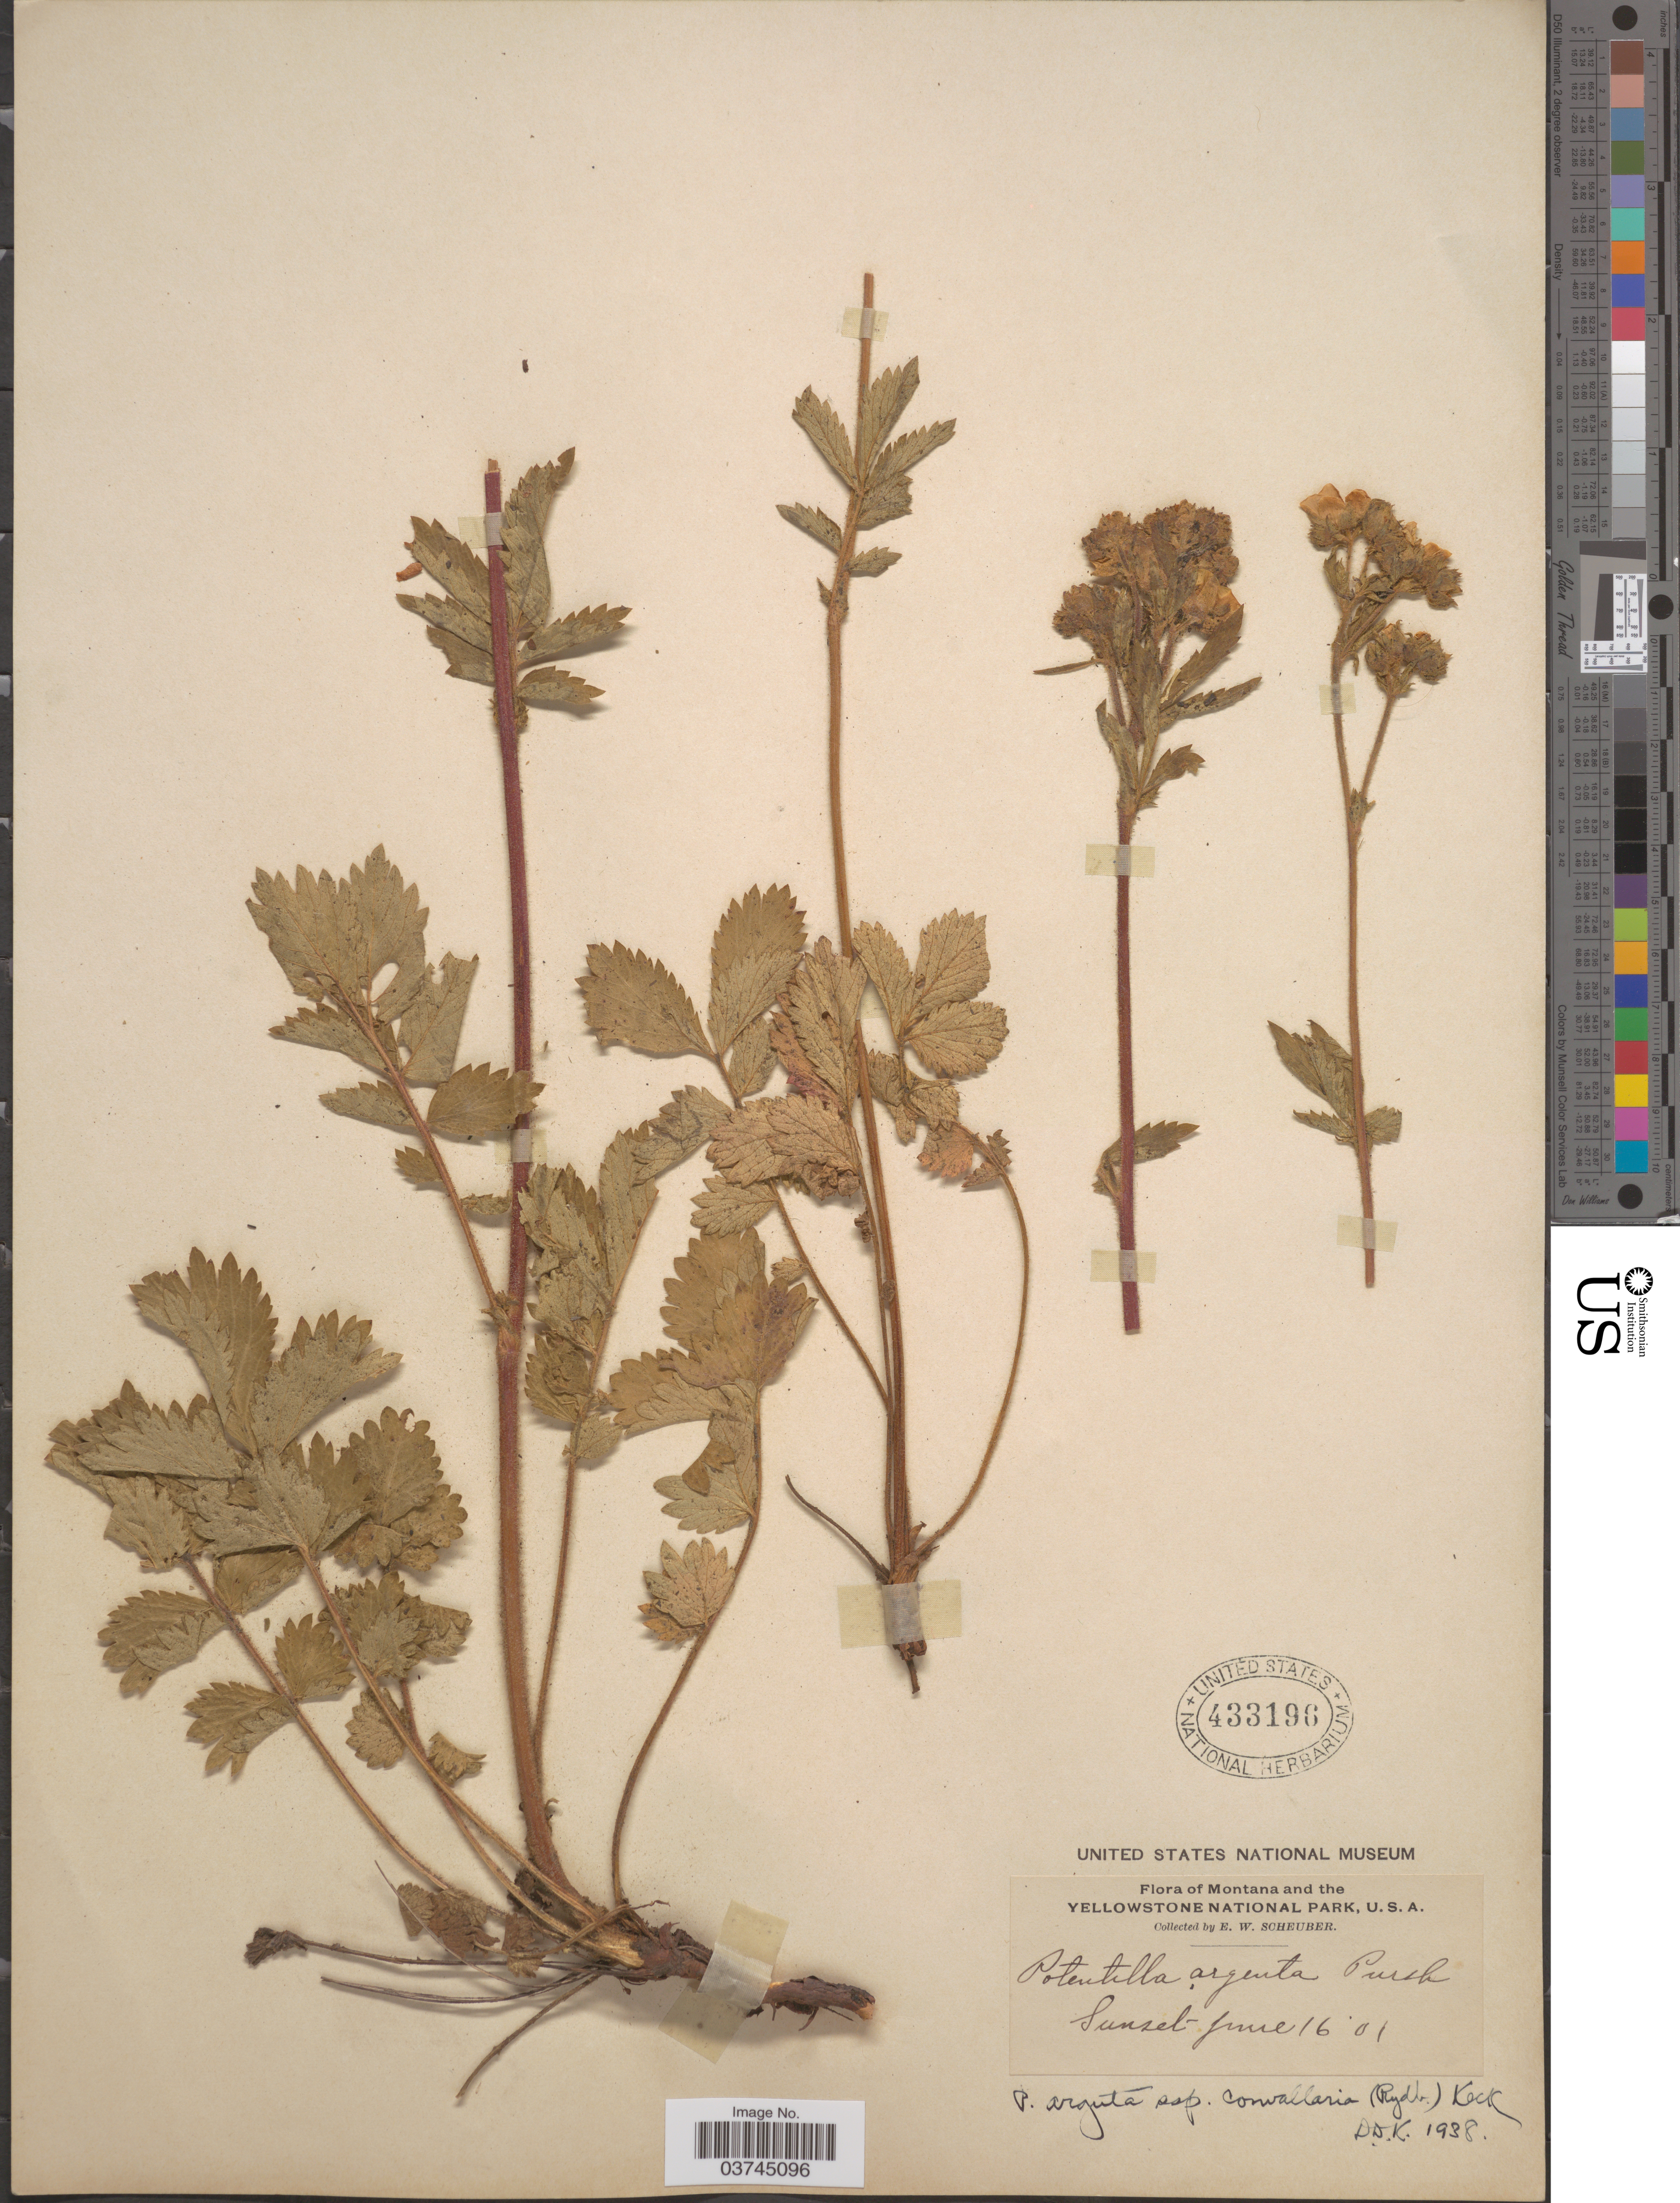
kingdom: Plantae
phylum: Tracheophyta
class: Magnoliopsida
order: Rosales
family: Rosaceae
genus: Drymocallis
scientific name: Drymocallis convallaria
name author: (Rydb.) Rydb.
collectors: E. Scheuber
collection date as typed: Transcribed d/m/y: 16/6/1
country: United States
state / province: Montana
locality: The Yellowstone National Park. Sunset.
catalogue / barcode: US 433196